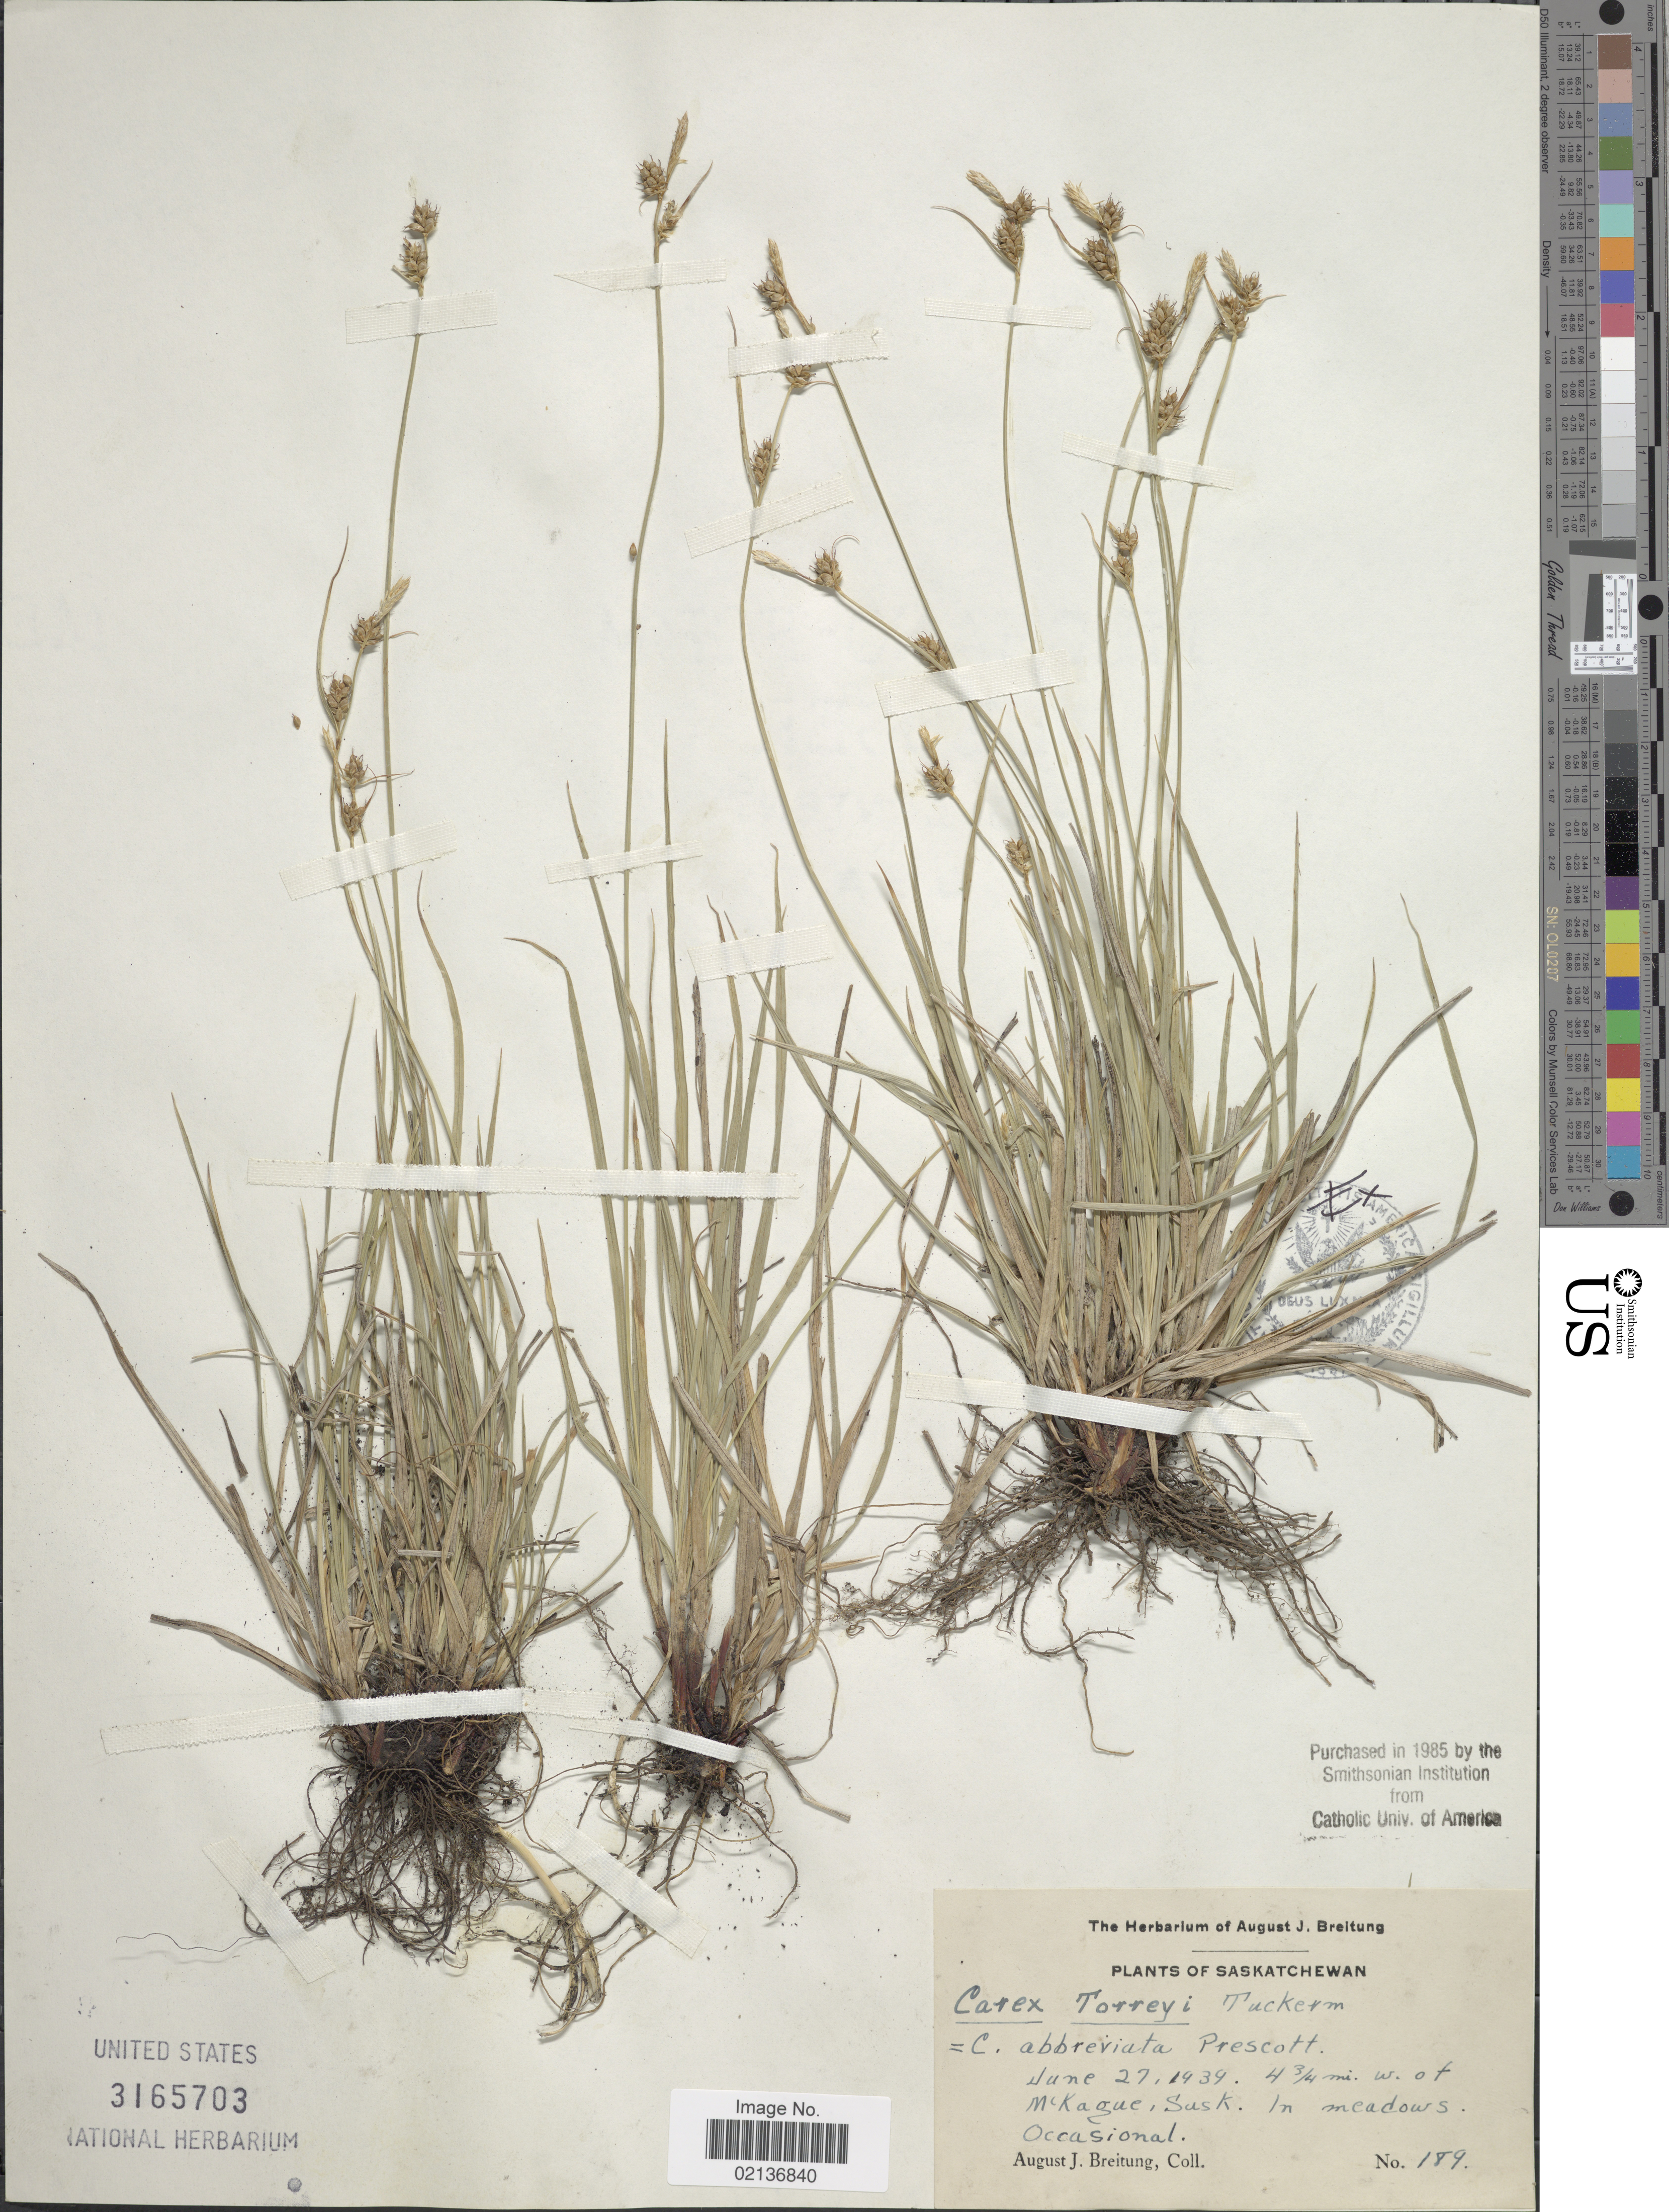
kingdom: Plantae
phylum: Tracheophyta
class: Liliopsida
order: Poales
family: Cyperaceae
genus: Carex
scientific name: Carex torreyi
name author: Tuck.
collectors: A. Breitung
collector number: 189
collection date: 1939-06-27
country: Canada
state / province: Saskatchewan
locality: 4 3/4 mi. W of McKague, Sask.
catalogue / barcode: US 3165703